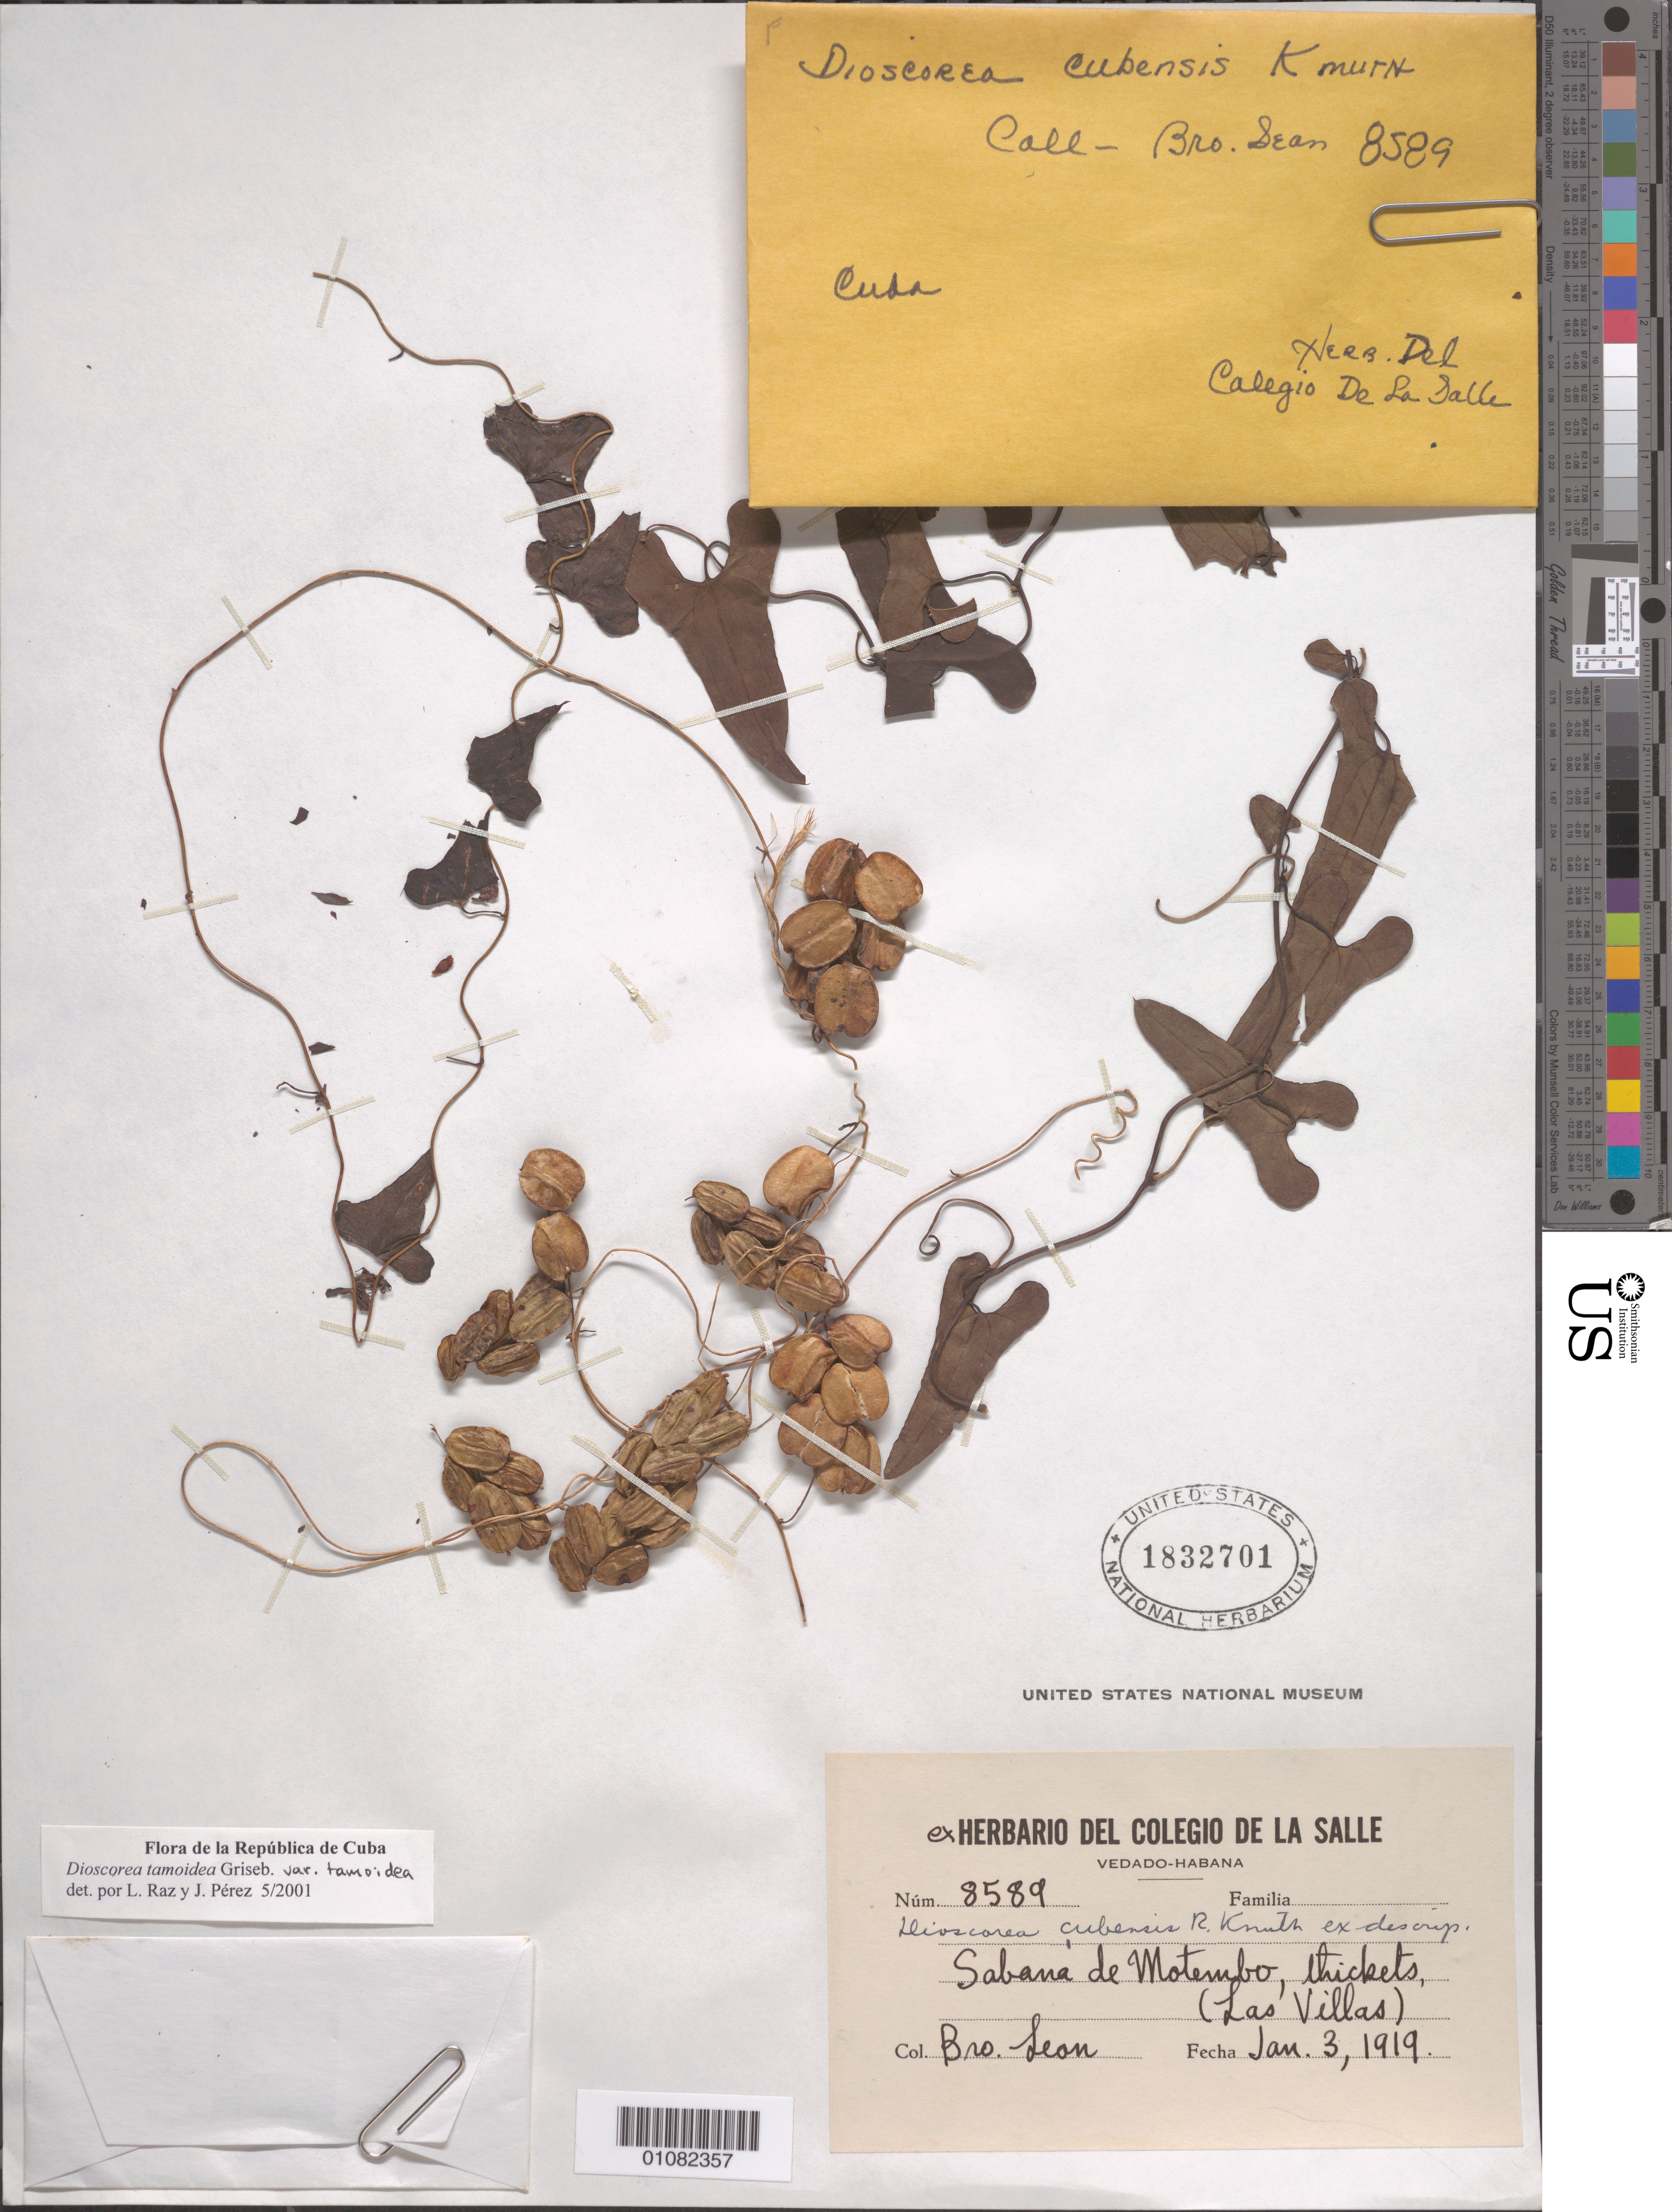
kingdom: Plantae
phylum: Tracheophyta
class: Liliopsida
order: Dioscoreales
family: Dioscoreaceae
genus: Dioscorea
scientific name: Dioscorea tamoidea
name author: Griseb.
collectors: Bro. León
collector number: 8589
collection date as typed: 03 Jan 1919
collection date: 1919-01-03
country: Cuba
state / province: Villa Clara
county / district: Santa Clara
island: Cuba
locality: Sabana de Motembo (Las Villas)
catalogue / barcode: US 1832701